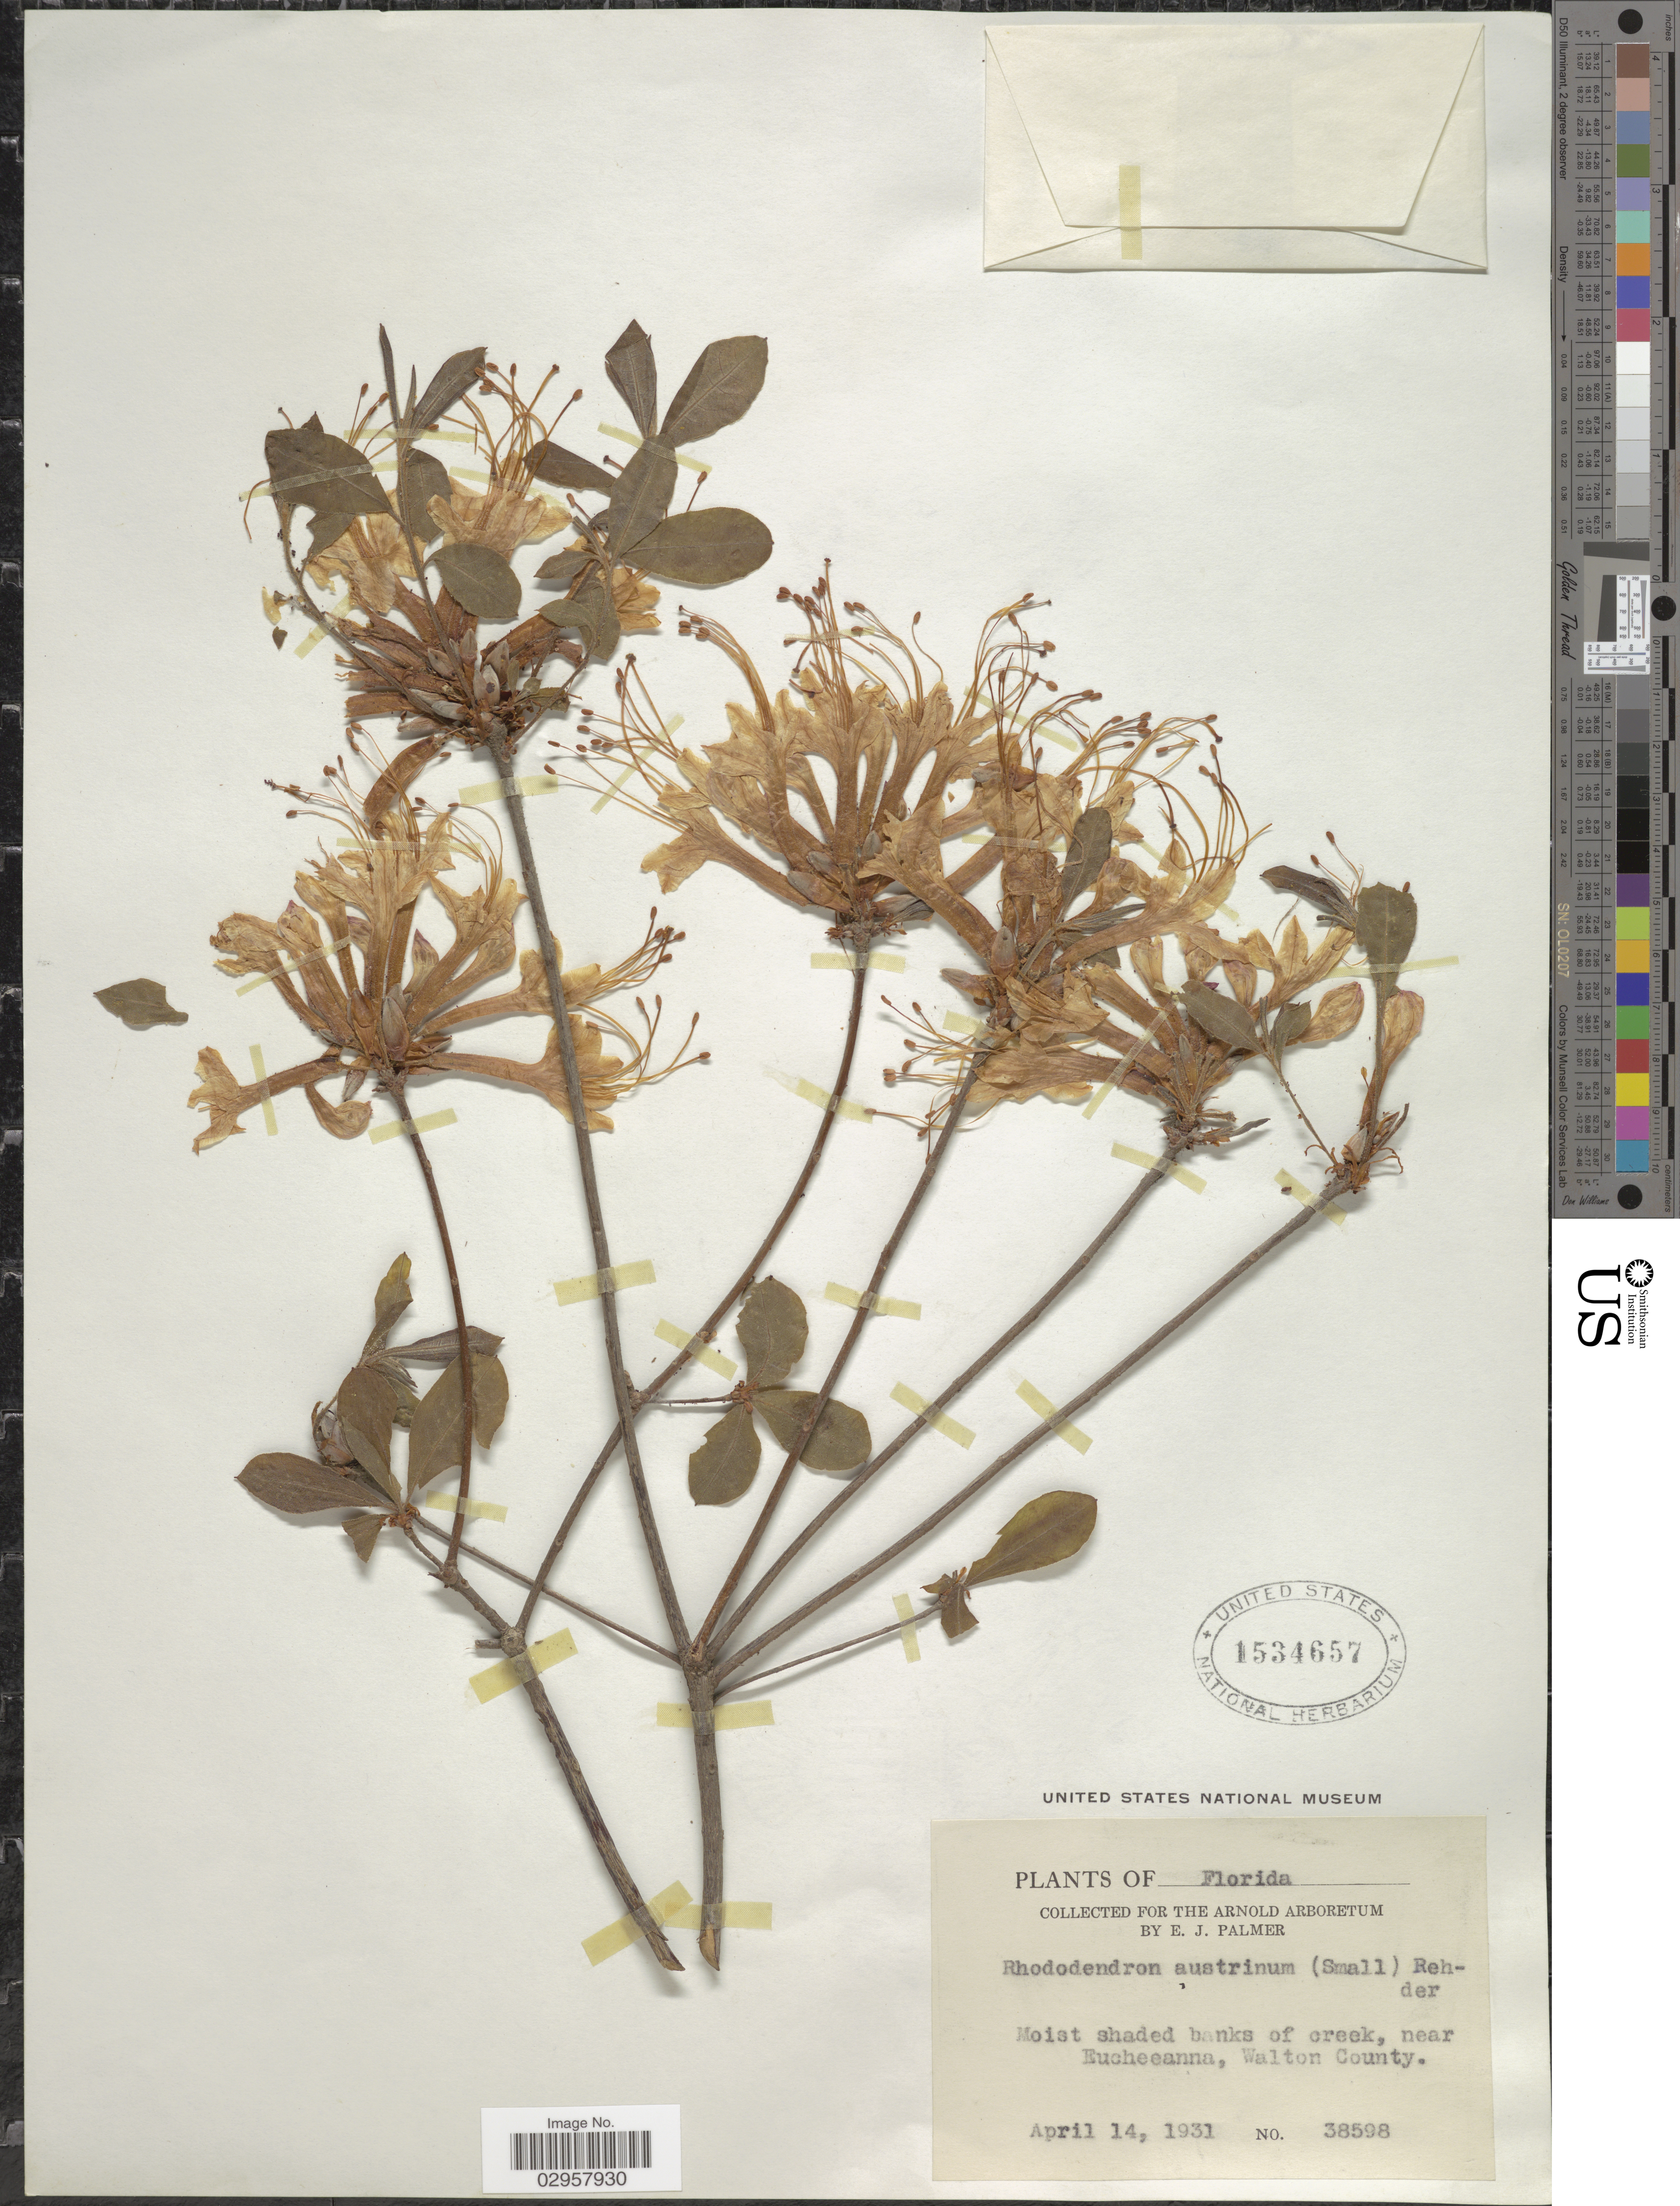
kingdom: Plantae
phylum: Tracheophyta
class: Magnoliopsida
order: Ericales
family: Ericaceae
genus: Rhododendron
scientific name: Rhododendron atlanticum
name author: (Ashe) Rehder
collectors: E. J. Palmer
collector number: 38598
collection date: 1931-04-14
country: United States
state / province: Florida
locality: Moist shaded banks of creek, near Eucheeanna, Walton County.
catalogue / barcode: US 1534657